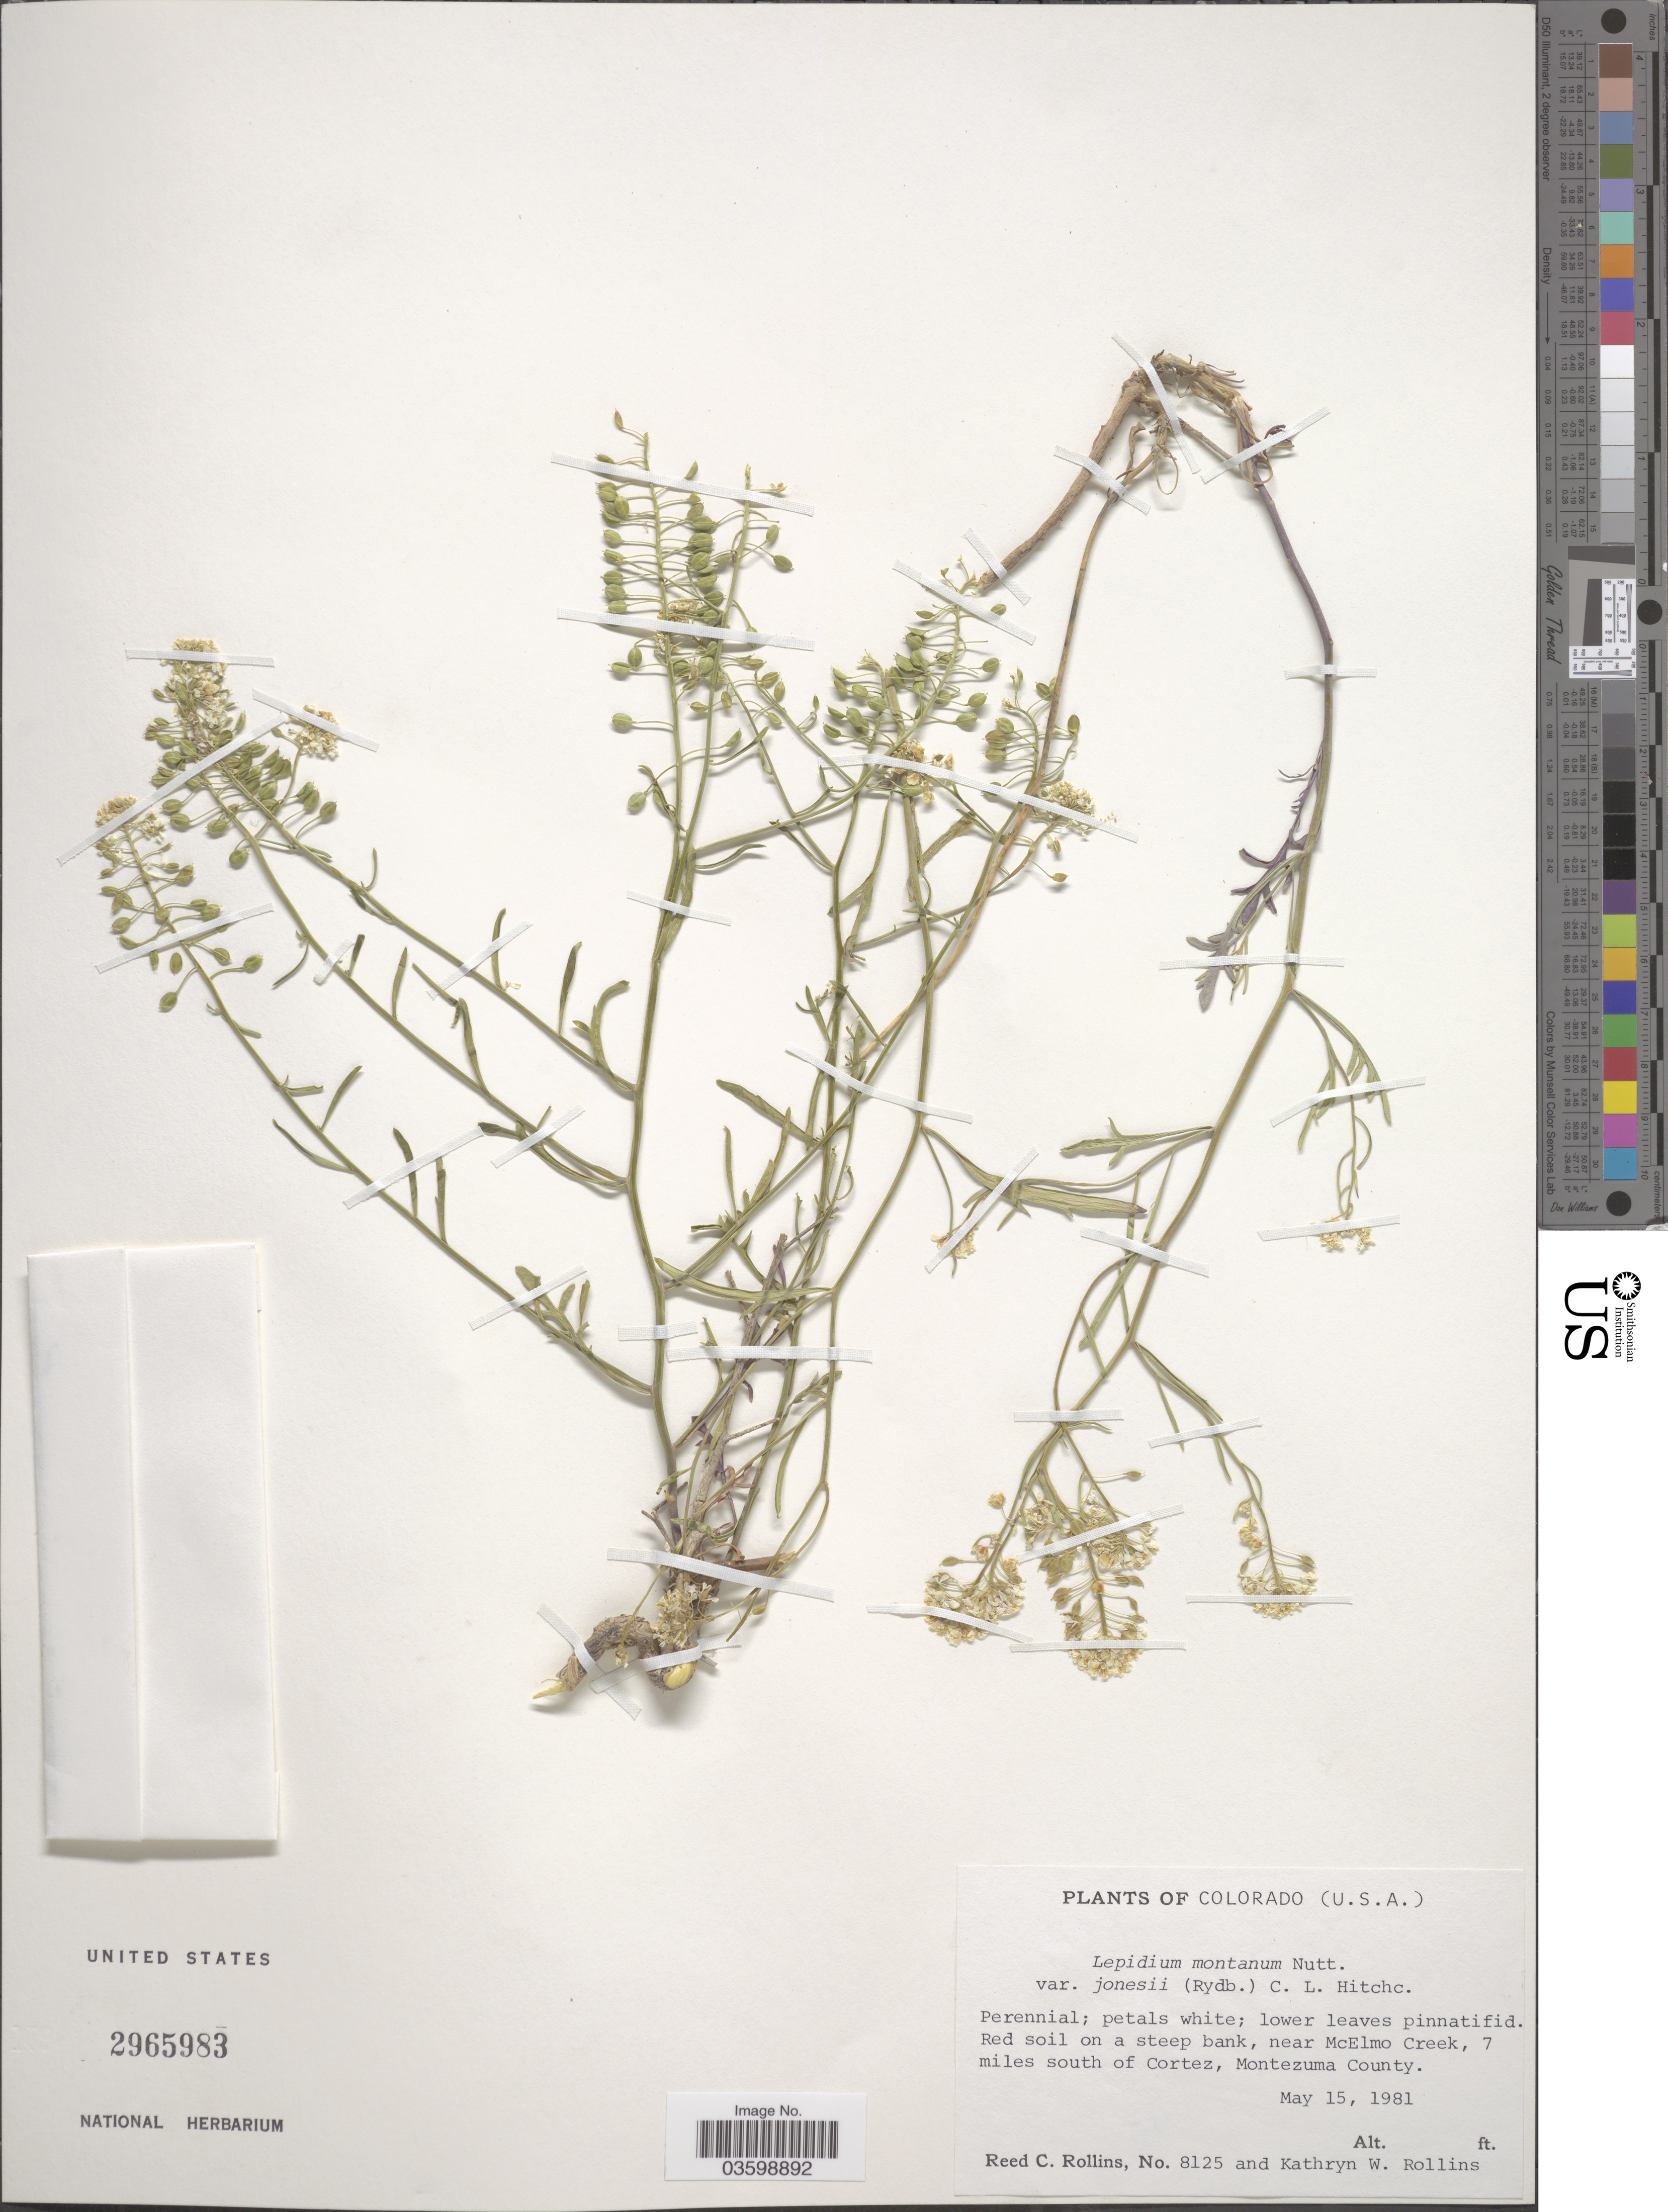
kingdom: Plantae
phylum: Tracheophyta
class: Magnoliopsida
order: Brassicales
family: Brassicaceae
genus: Lepidium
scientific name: Lepidium montanum var. jonesii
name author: (Rydb.) C.L. Hitchc.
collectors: R. C. Rollins & K. W. Rollins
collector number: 8125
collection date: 1981-05-15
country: United States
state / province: Colorado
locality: Red soil on a steep bank, near McElmo Creek, 7 miles south of Cortez, Montezuma County.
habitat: red soil on a steep bank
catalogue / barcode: US 2965983